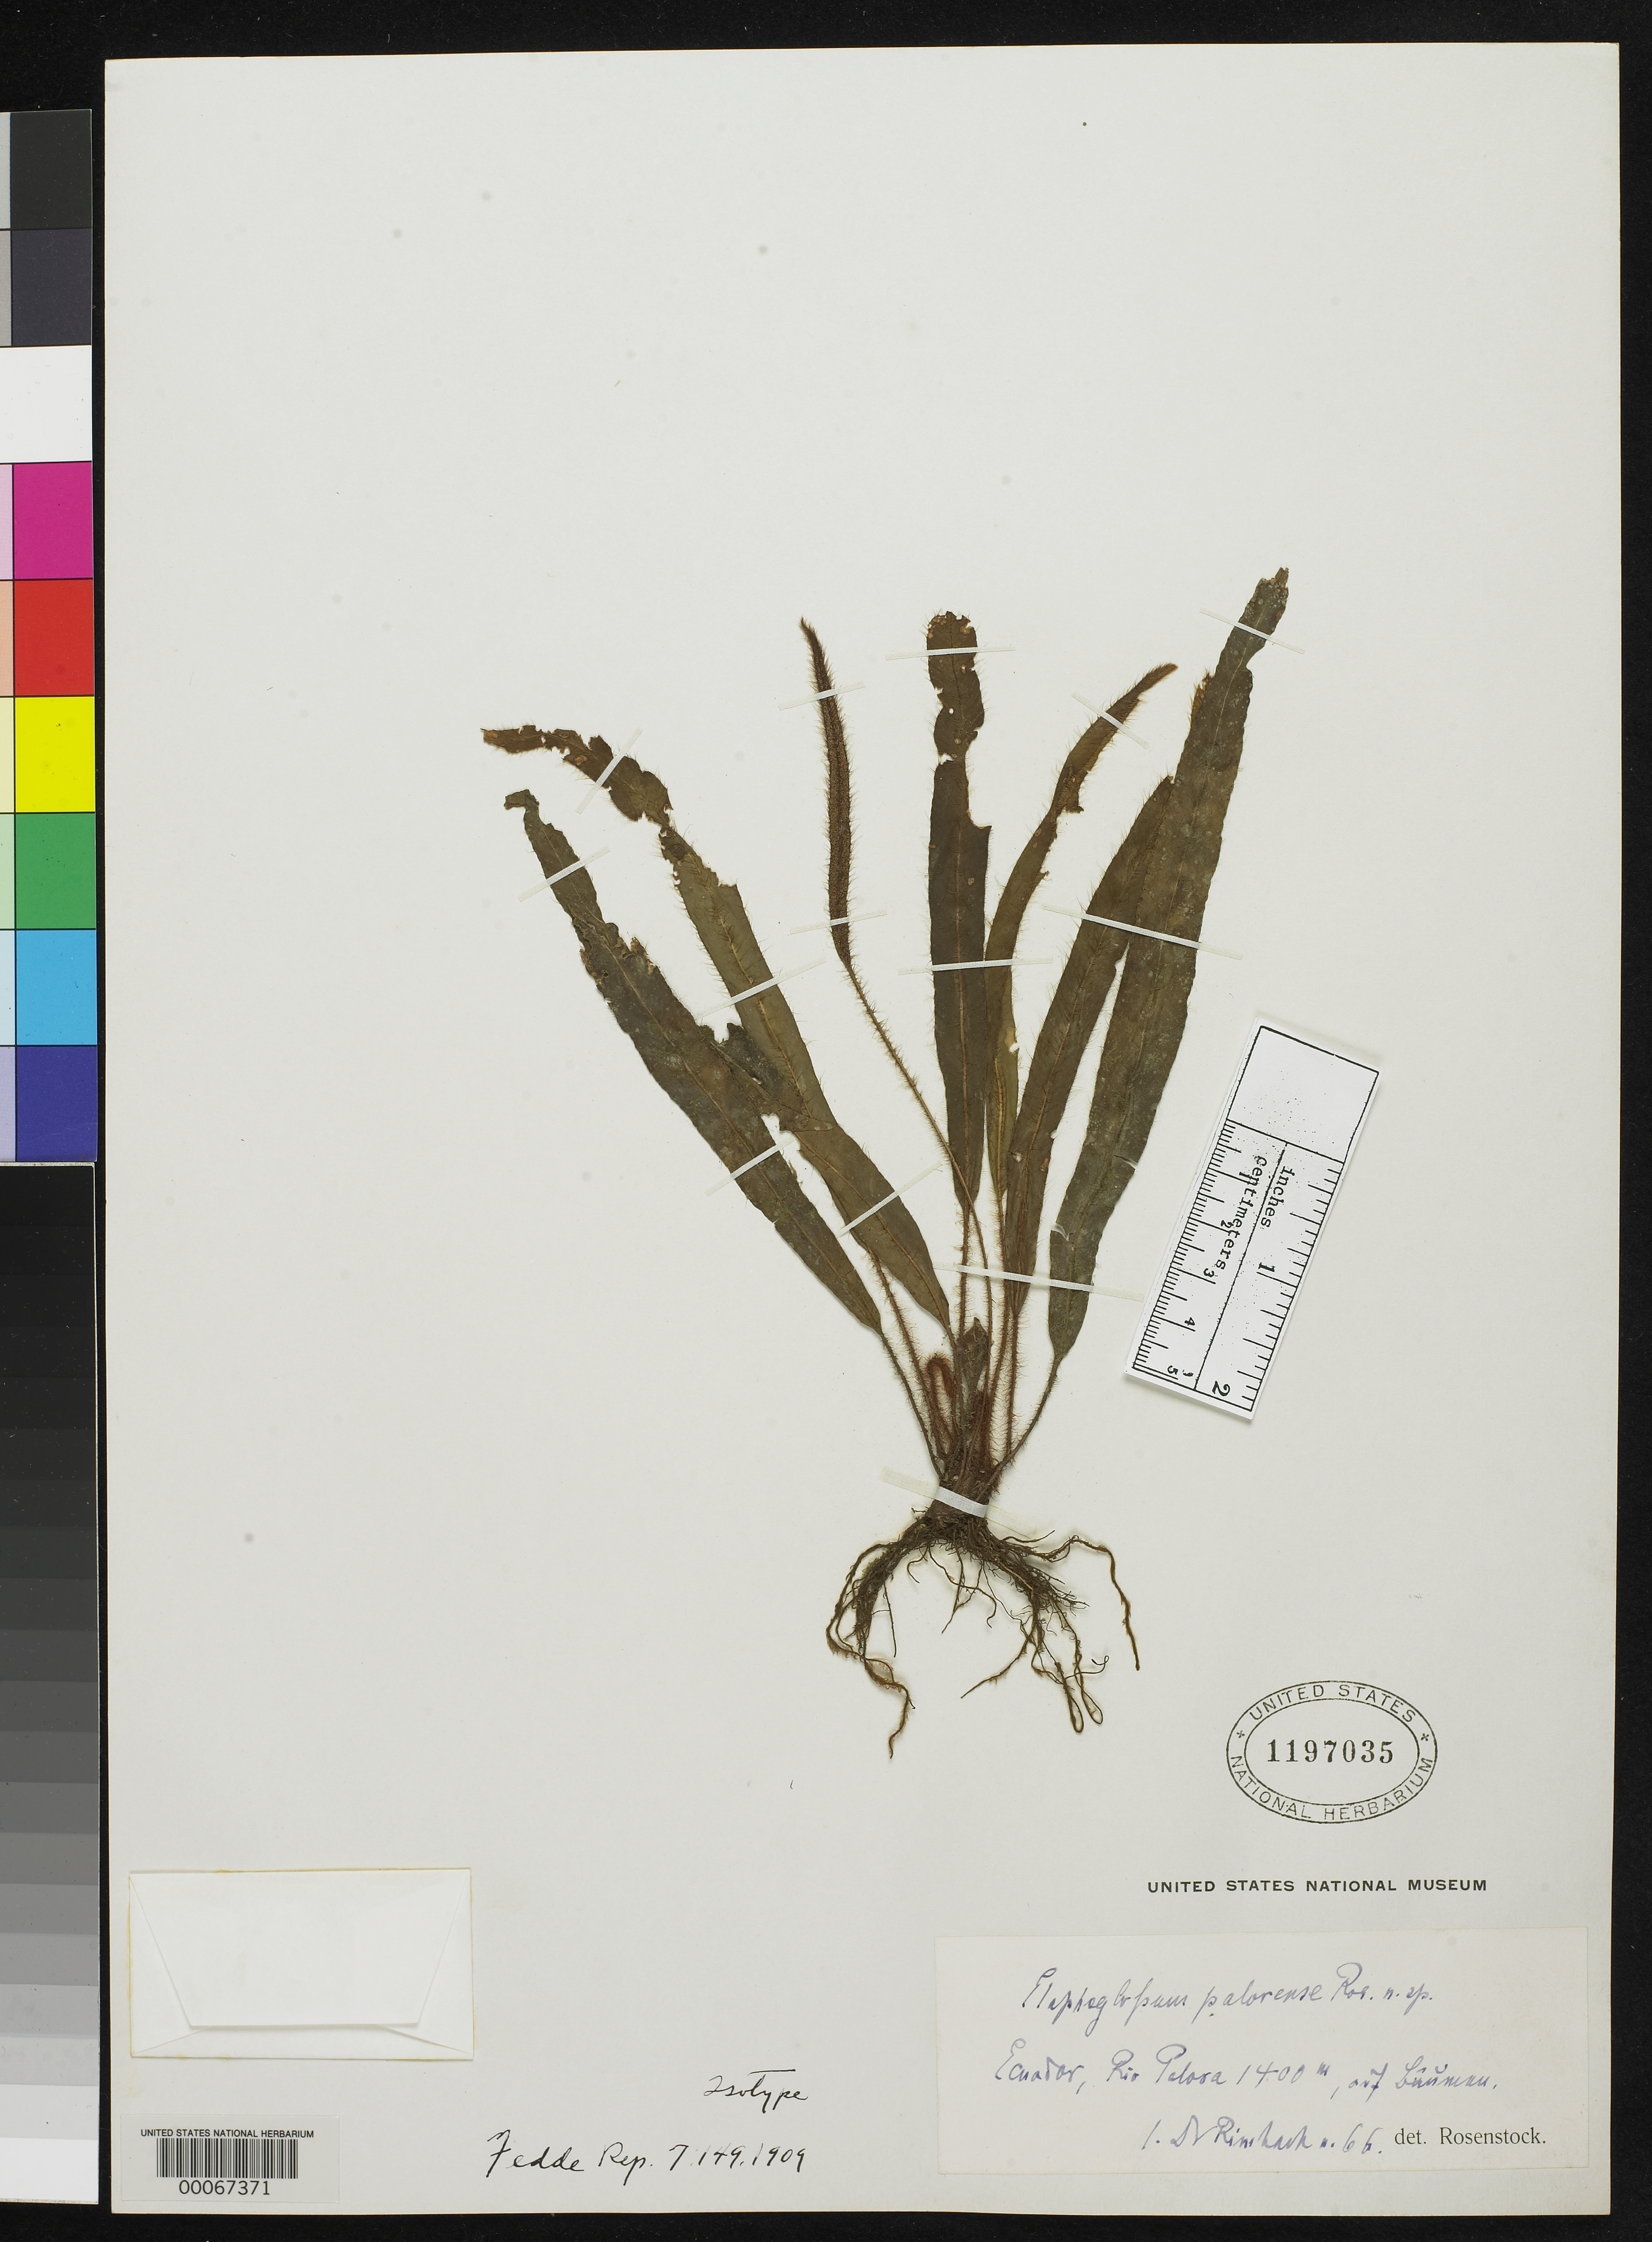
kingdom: Plantae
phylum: Tracheophyta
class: Polypodiopsida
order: Polypodiales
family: Dryopteridaceae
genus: Elaphoglossum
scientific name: Elaphoglossum palorense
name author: Rosenst.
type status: Isotype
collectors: A. Rimbach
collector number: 66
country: Ecuador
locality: Palora.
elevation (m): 1400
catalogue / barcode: US 1197035